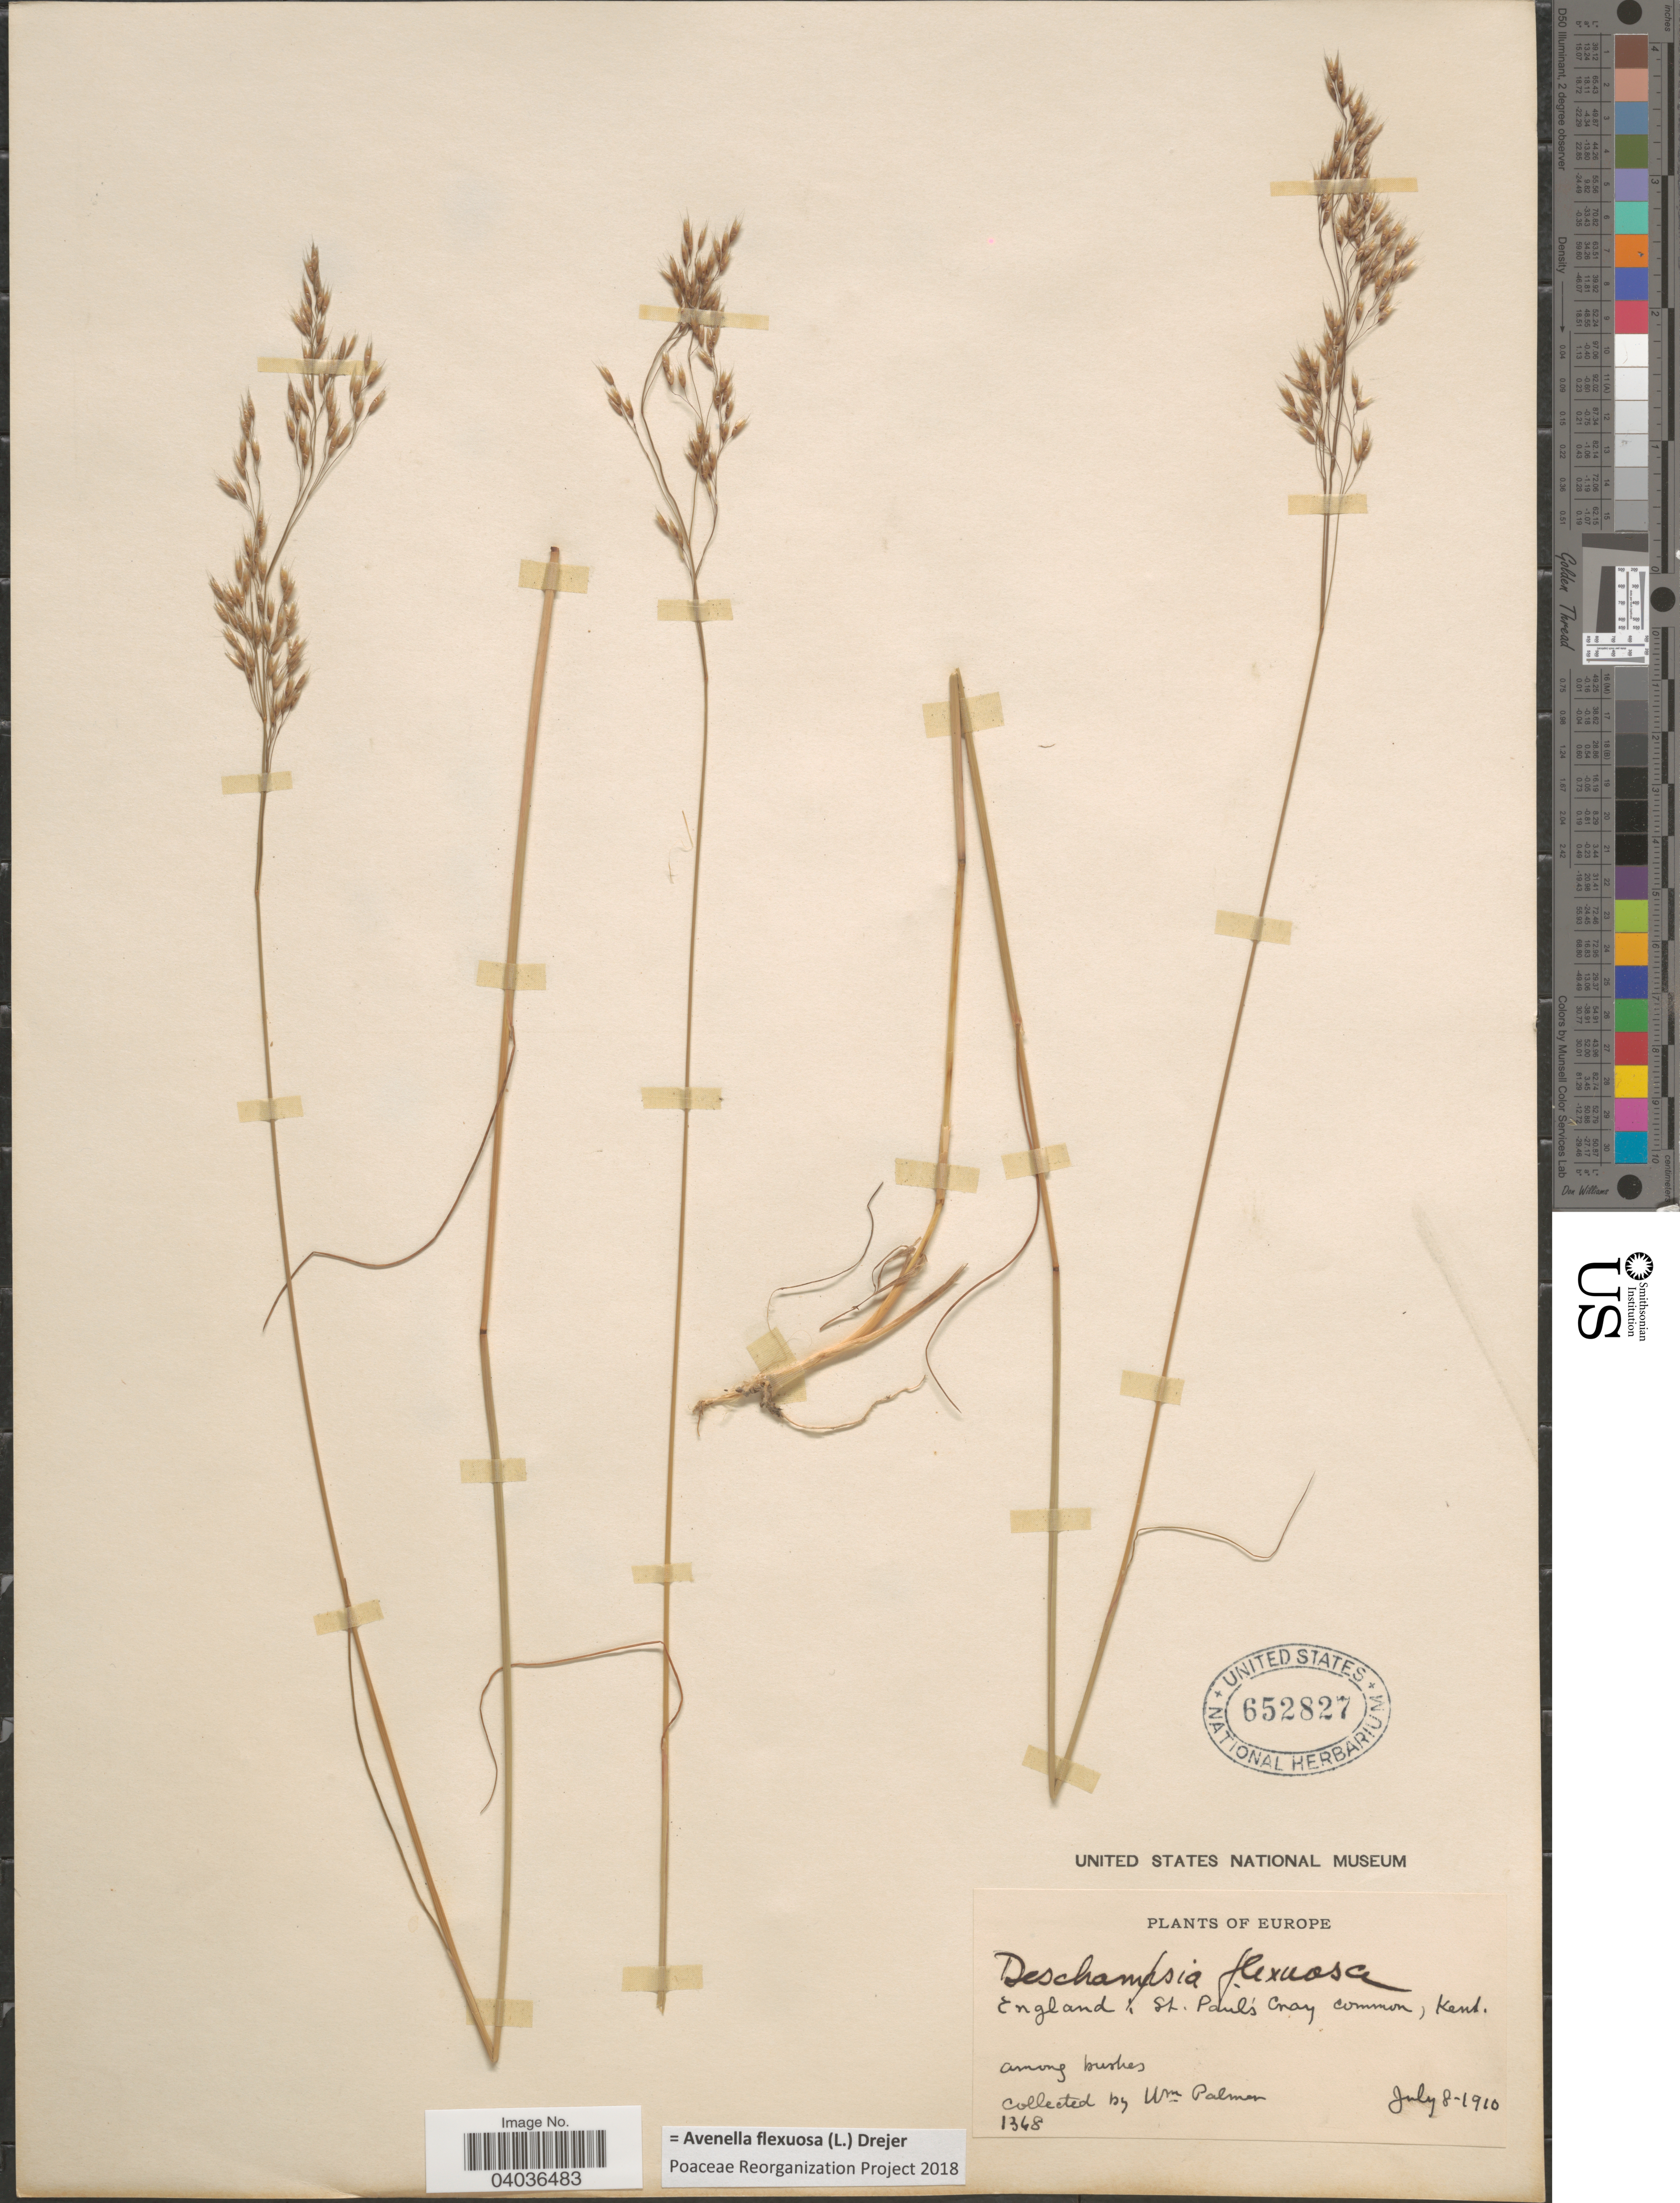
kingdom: Plantae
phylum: Tracheophyta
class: Liliopsida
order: Poales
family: Poaceae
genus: Avenella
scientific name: Avenella flexuosa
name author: (L.) Drejer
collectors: W. Palmer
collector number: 1348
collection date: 1910-07-08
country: United Kingdom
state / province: England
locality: St. Paul's Cray.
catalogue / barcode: US 652827